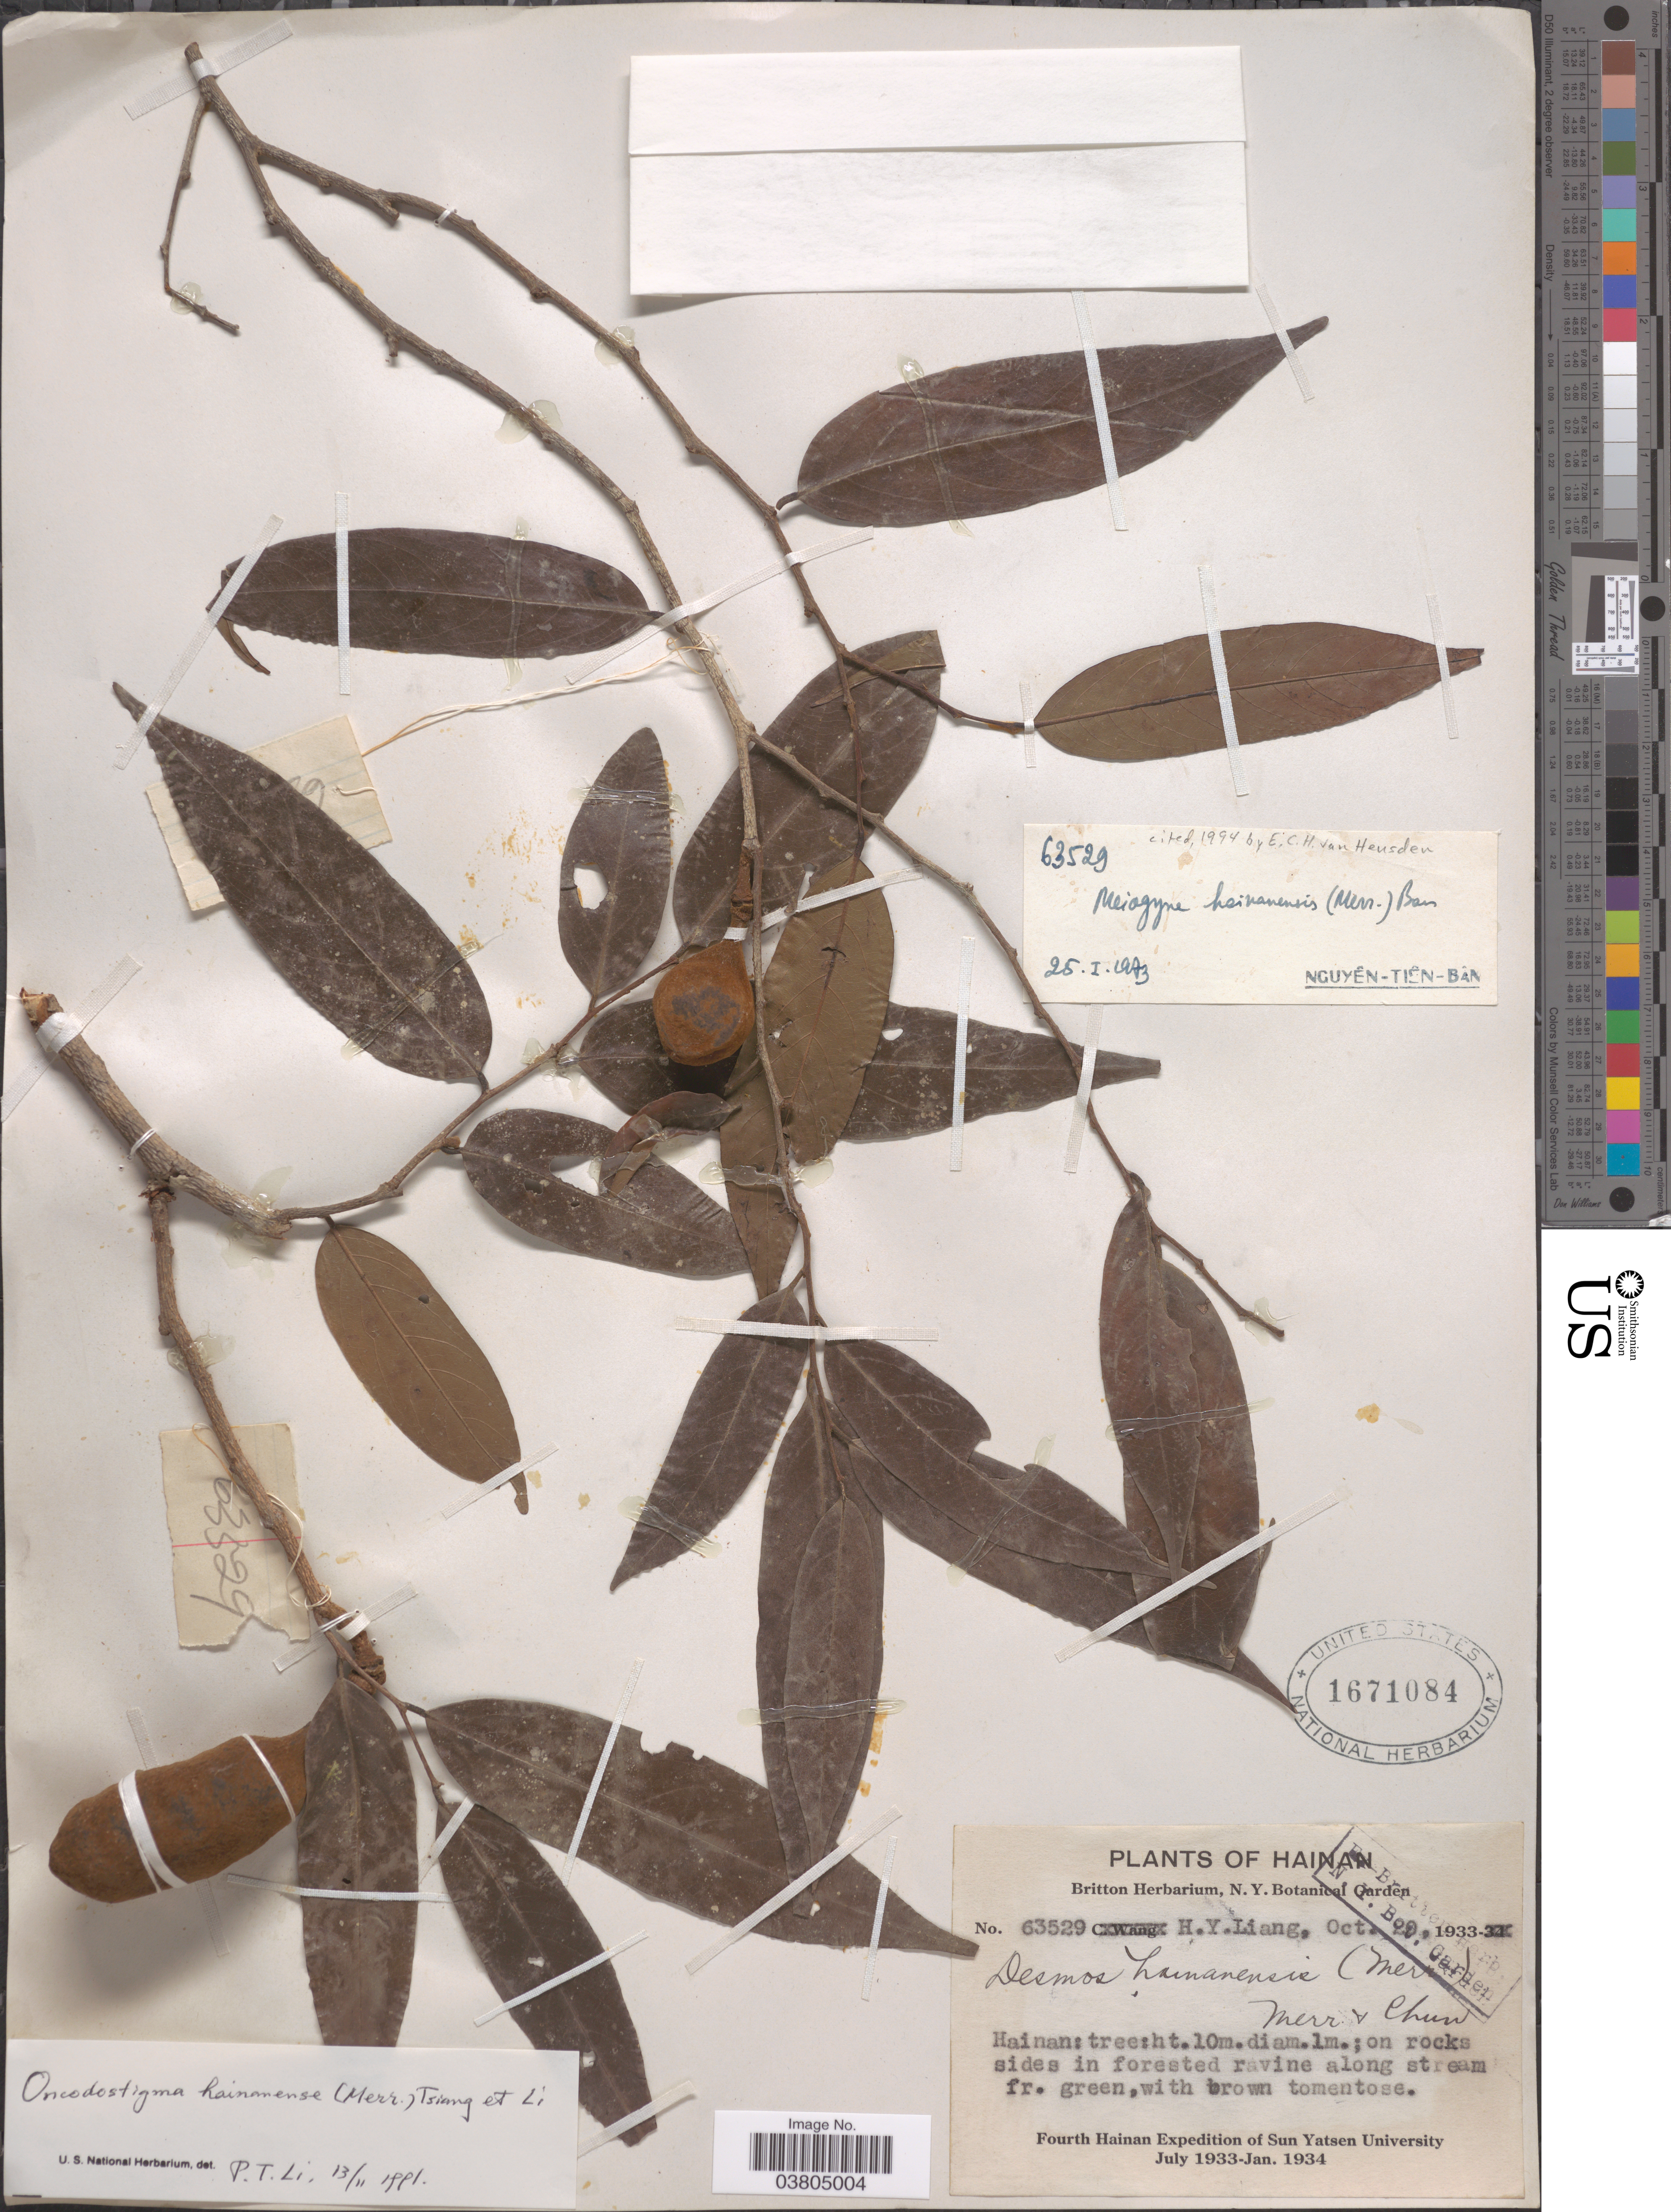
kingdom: Plantae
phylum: Tracheophyta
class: Magnoliopsida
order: Magnoliales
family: Annonaceae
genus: Meiogyne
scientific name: Meiogyne hainanensis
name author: (Merr.) Bân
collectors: H. Y. Liang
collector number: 63529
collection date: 1933-10-20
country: China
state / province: Hainan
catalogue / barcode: US 1671084